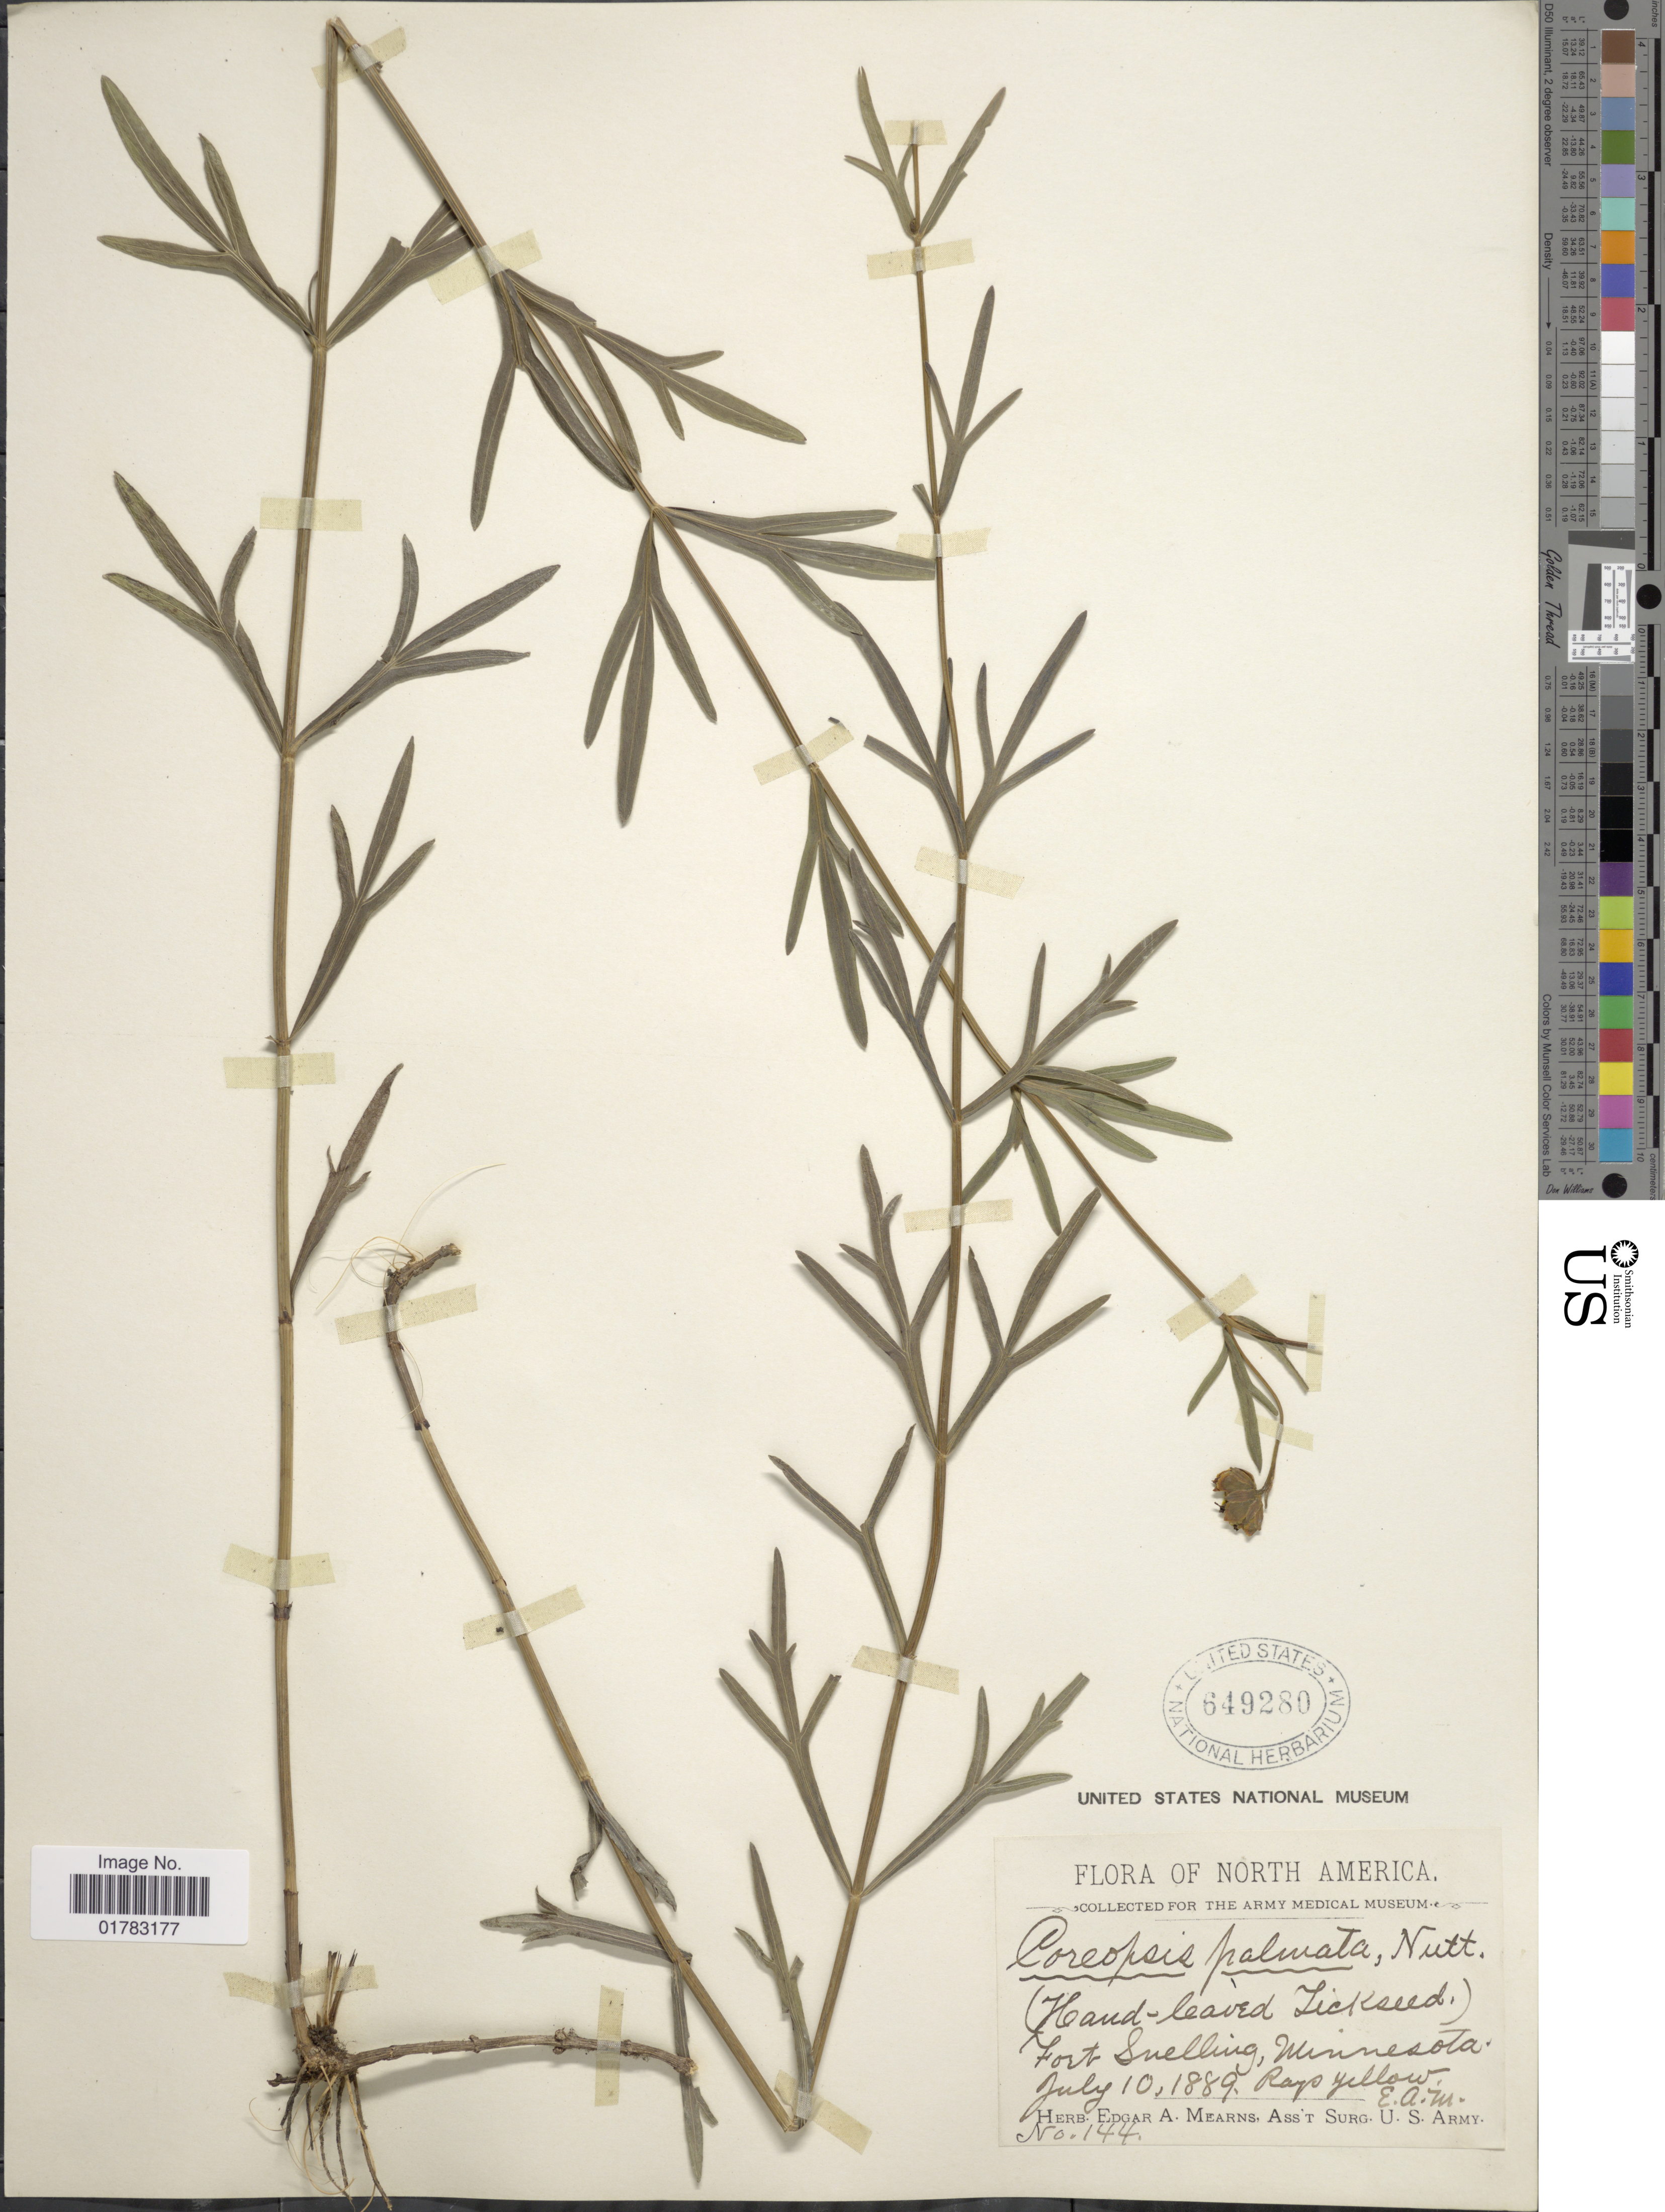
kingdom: Plantae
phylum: Tracheophyta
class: Magnoliopsida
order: Asterales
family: Asteraceae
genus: Coreopsis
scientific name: Coreopsis palmata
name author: Nutt.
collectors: E. A. Mearns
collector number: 144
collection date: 1889-07-10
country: United States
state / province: Minnesota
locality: North America, Fort Snelling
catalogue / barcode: US 649280